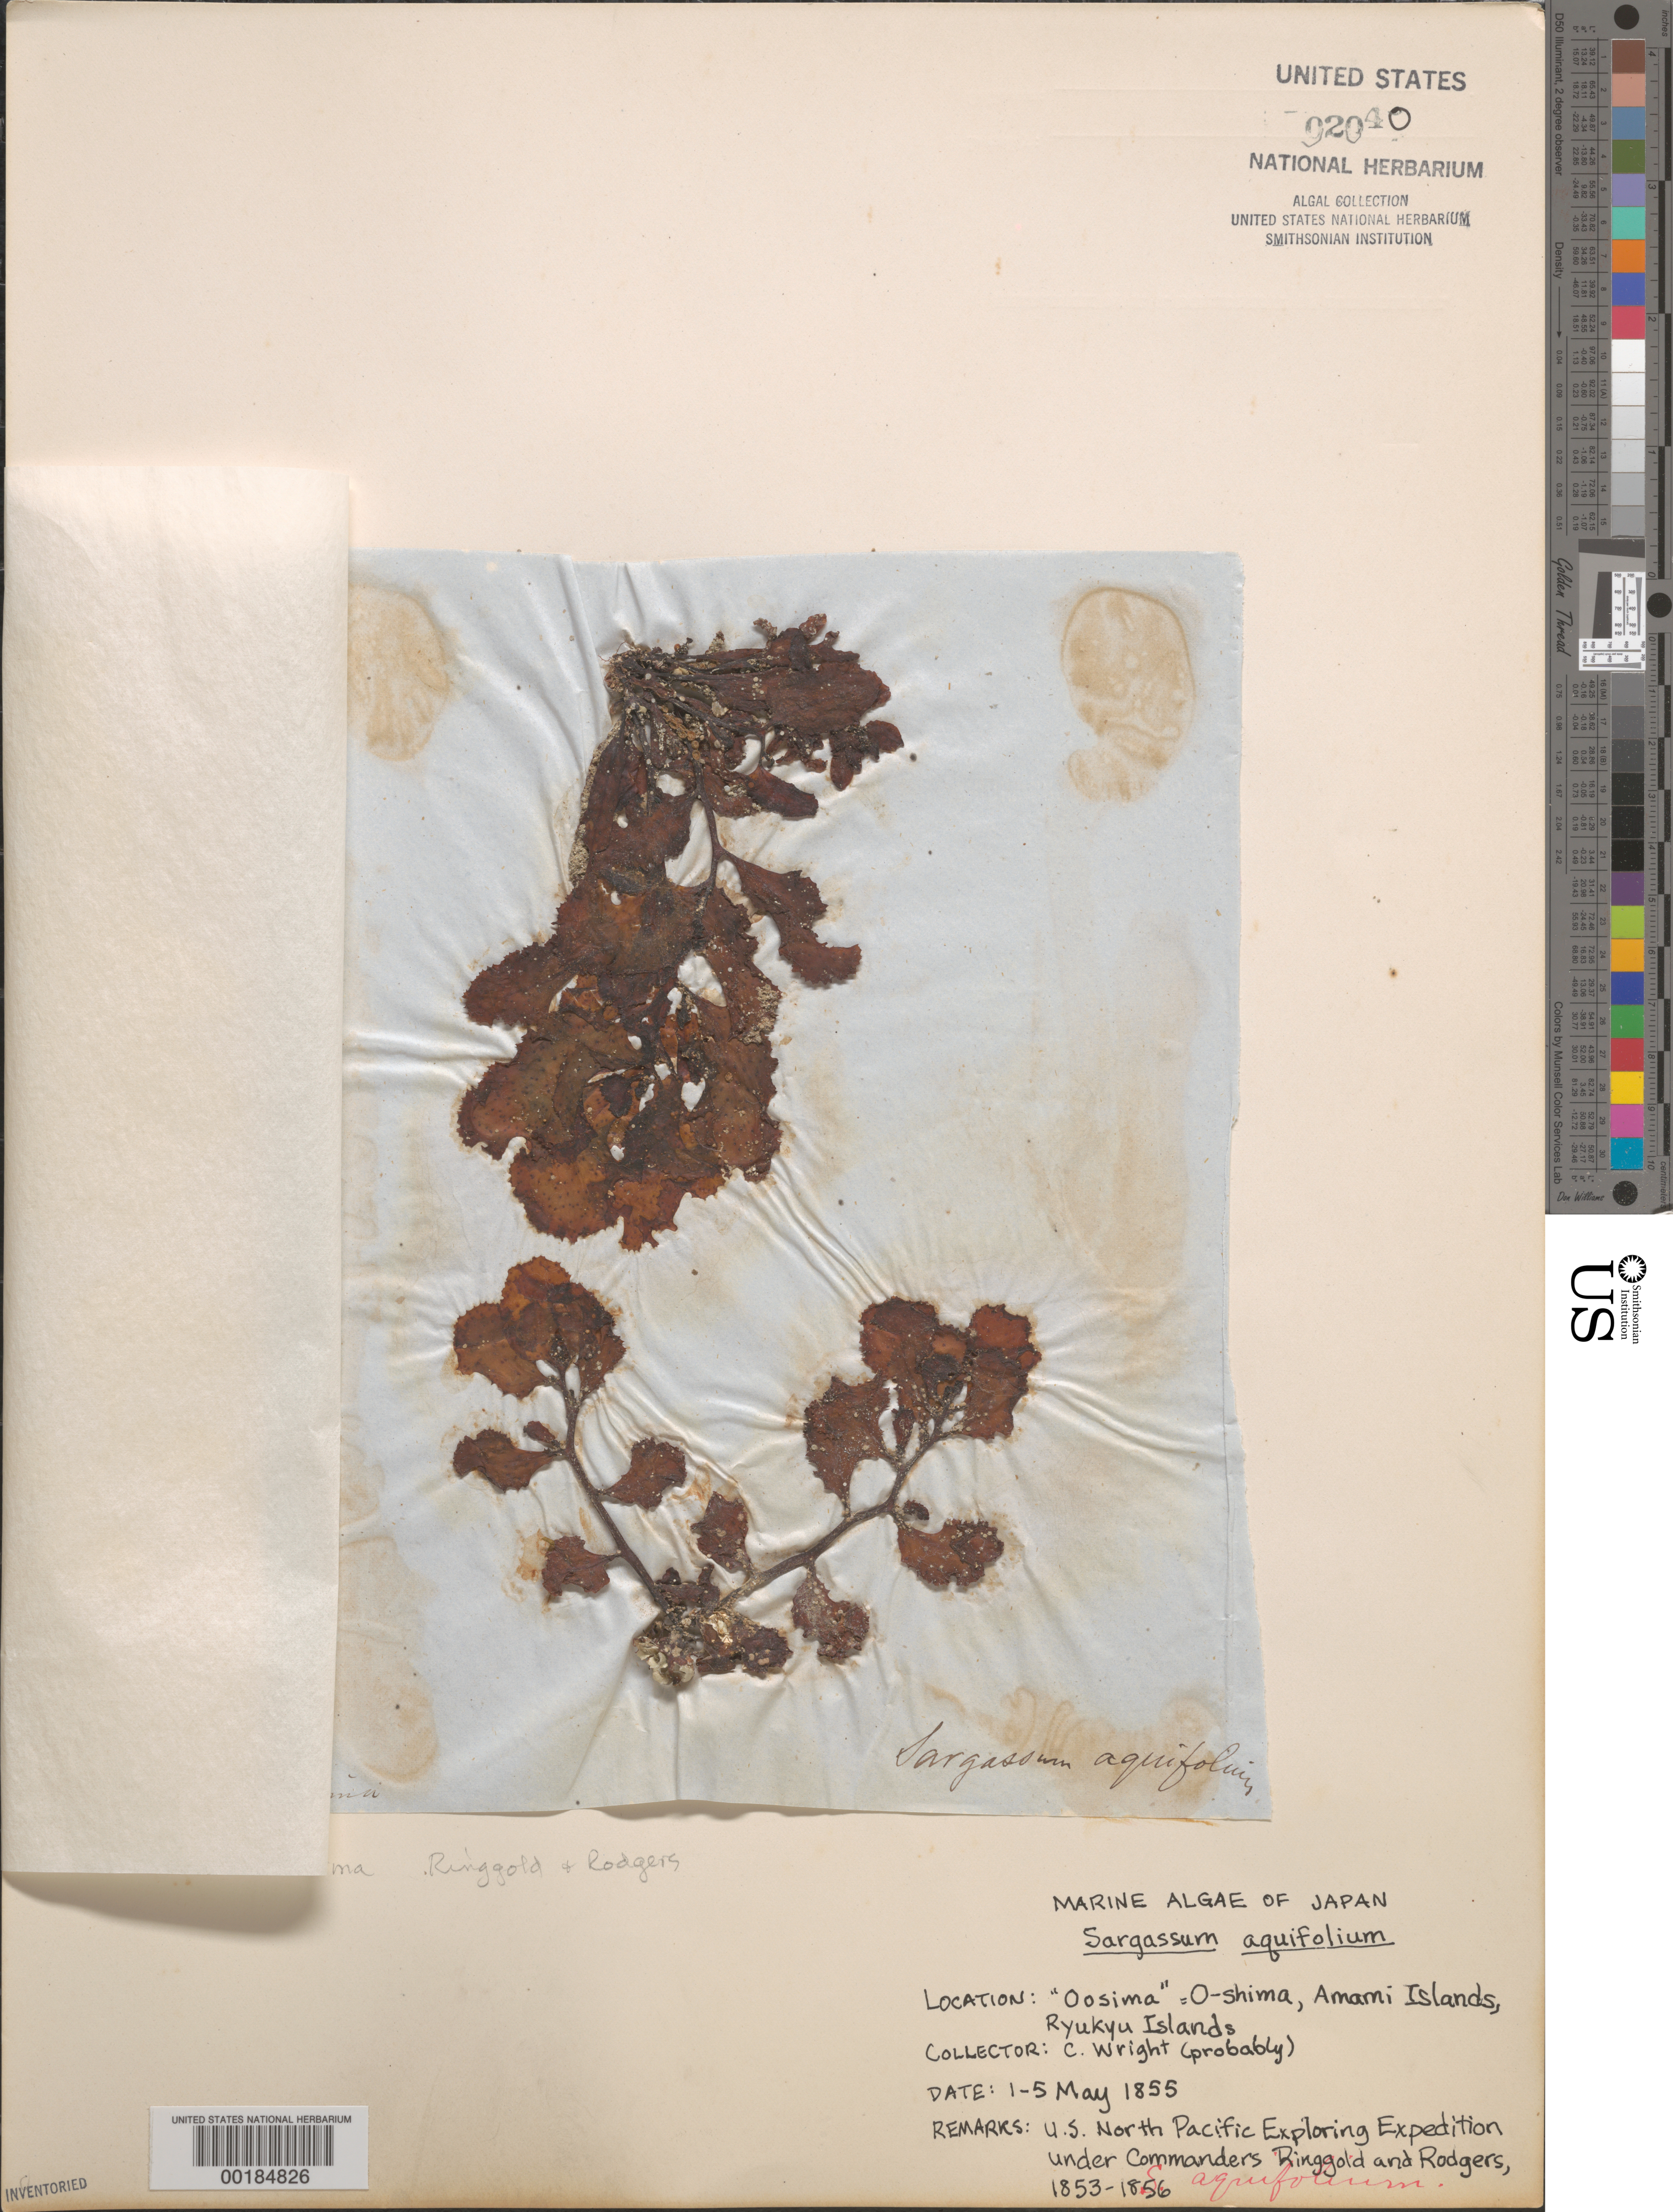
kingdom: Chromista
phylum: Ochrophyta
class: Phaeophyceae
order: Fucales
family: Sargassaceae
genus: Sargassum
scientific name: Sargassum aquifolium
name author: (Turner) C. Agardh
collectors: C. Wright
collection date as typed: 01 May 1855 TO 05 May 1855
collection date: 1855-05-01/1855-05-05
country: Japan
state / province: Kagosima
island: Amami Oshima (Oosima)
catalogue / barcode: US 2040